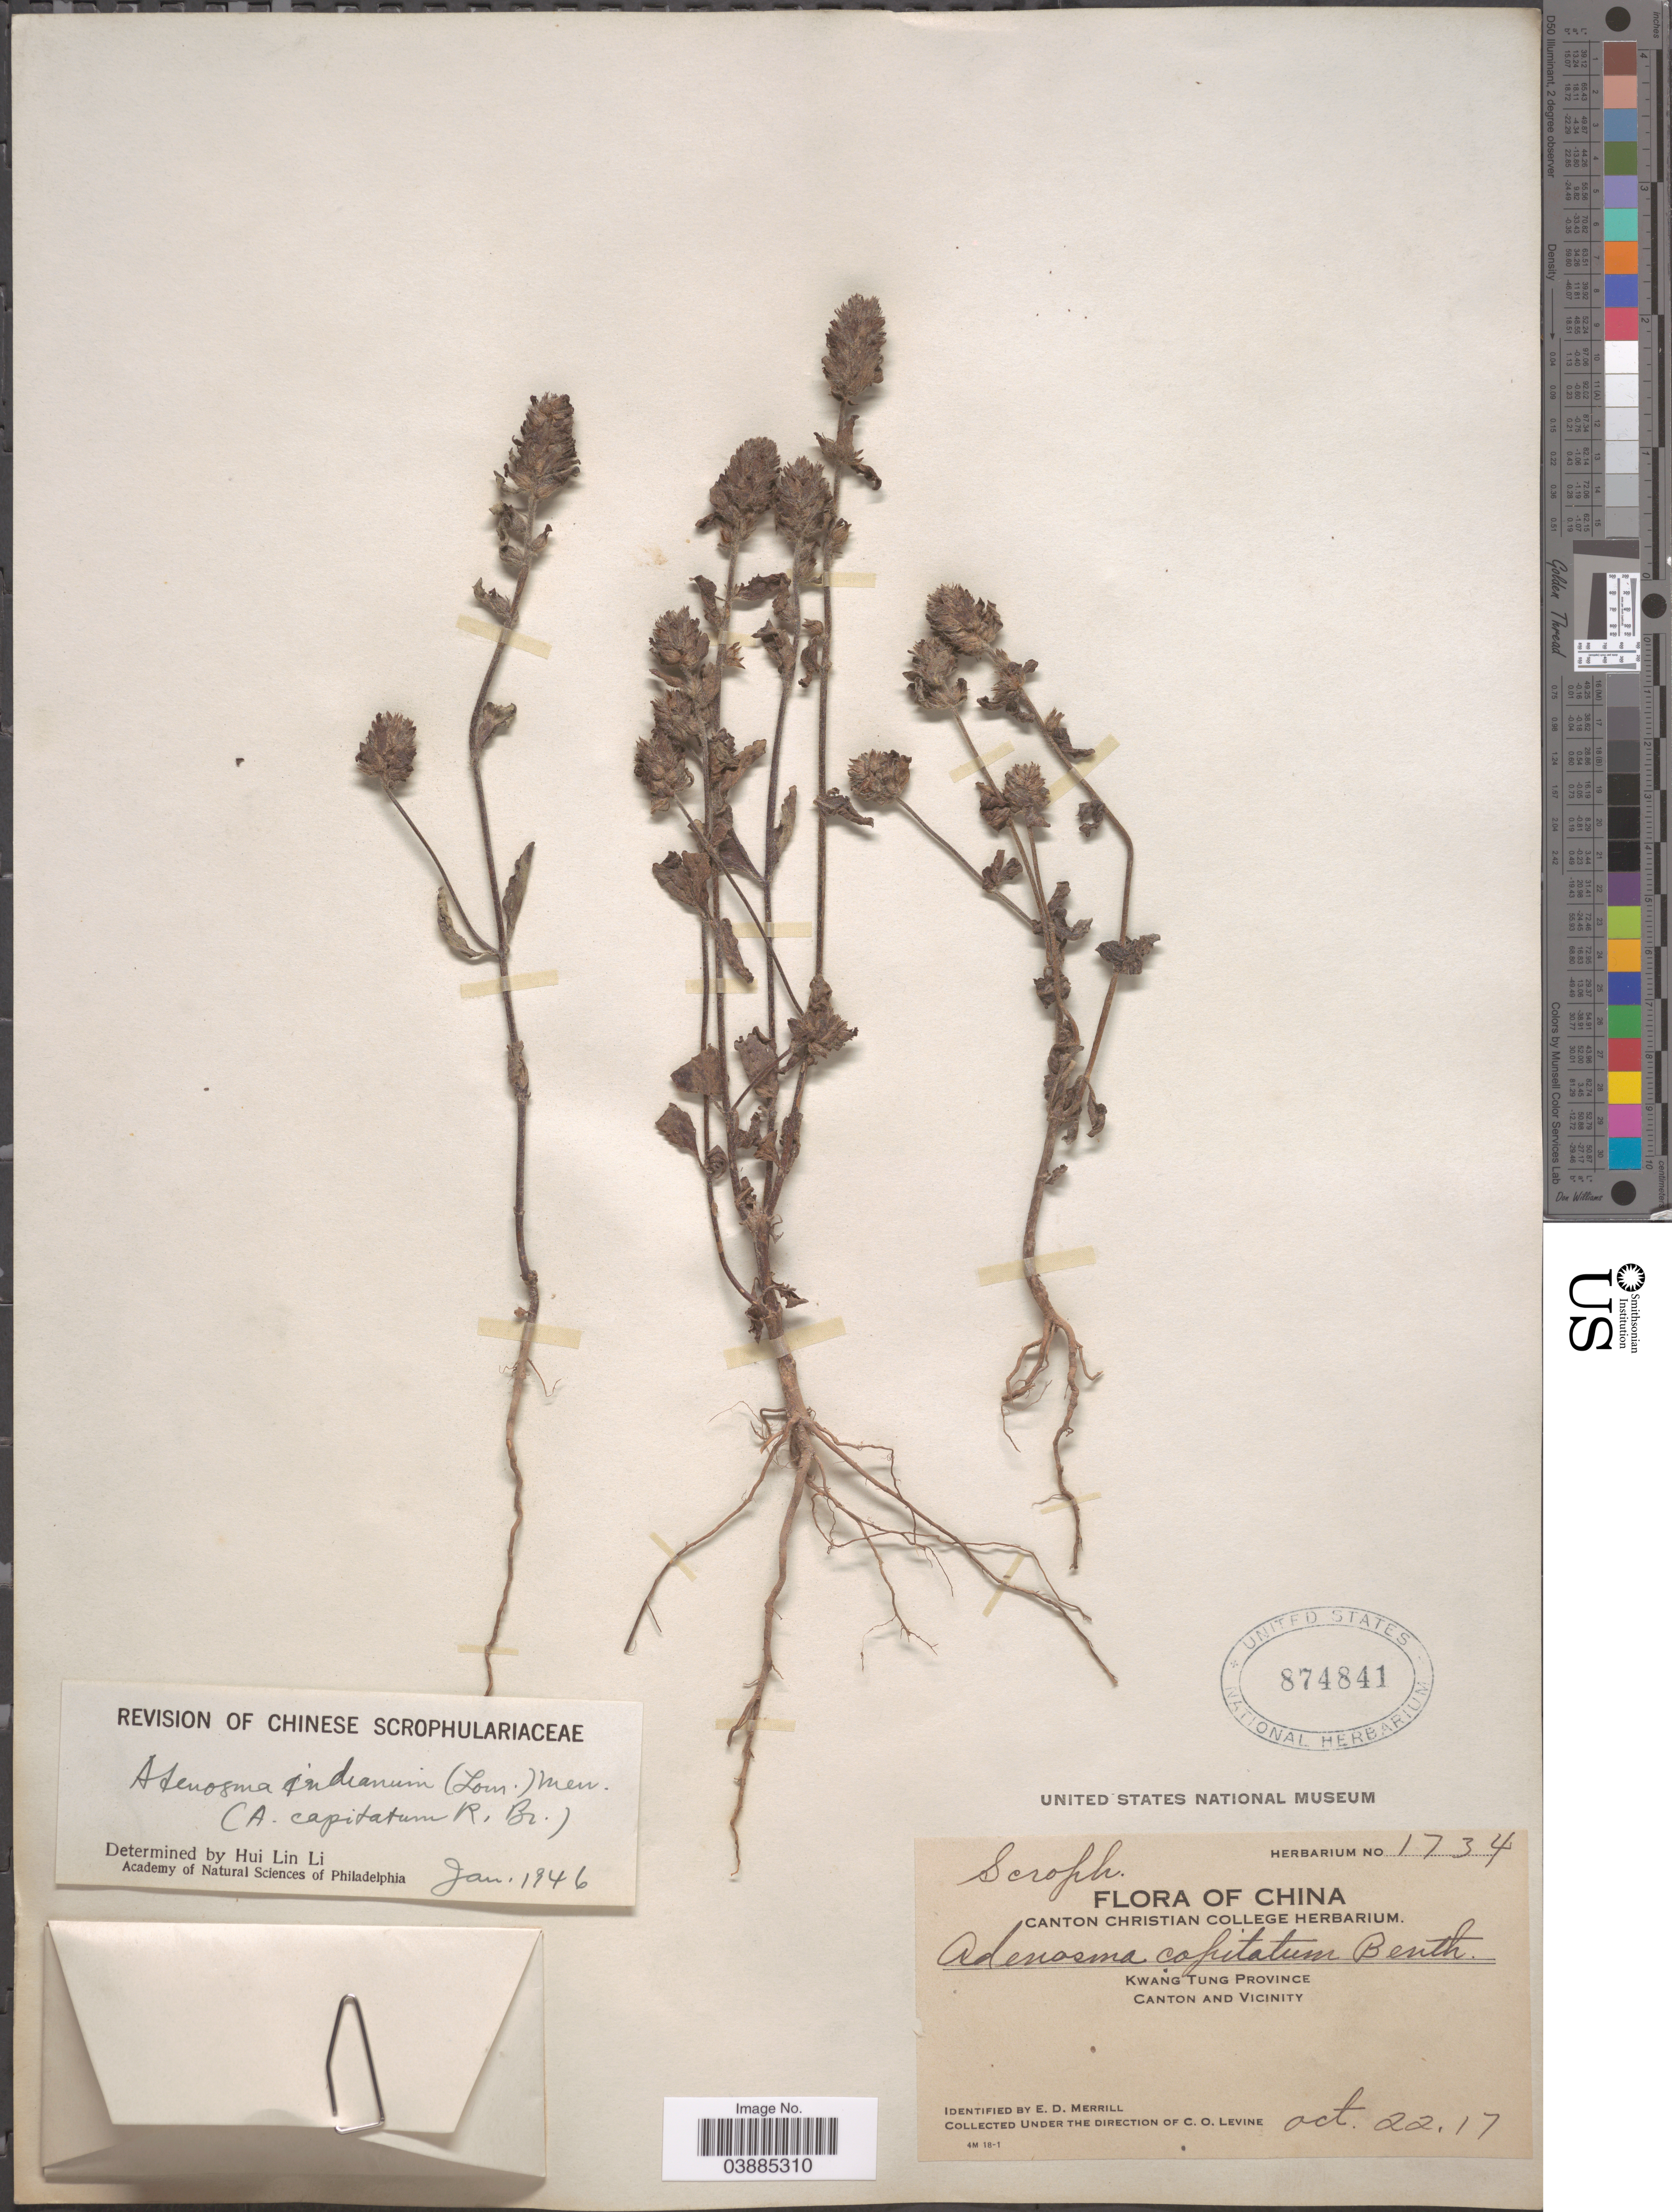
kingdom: Plantae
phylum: Tracheophyta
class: Magnoliopsida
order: Lamiales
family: Plantaginaceae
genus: Adenosma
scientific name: Adenosma capitatum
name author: (Benth.) Benth. ex Hance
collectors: C. O. Levine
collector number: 1734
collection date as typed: Transcribed d/m/y: 22/10/17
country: China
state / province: Guangdong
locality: Kwang Tung Province. Canton and Vicinity.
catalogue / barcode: US 874841